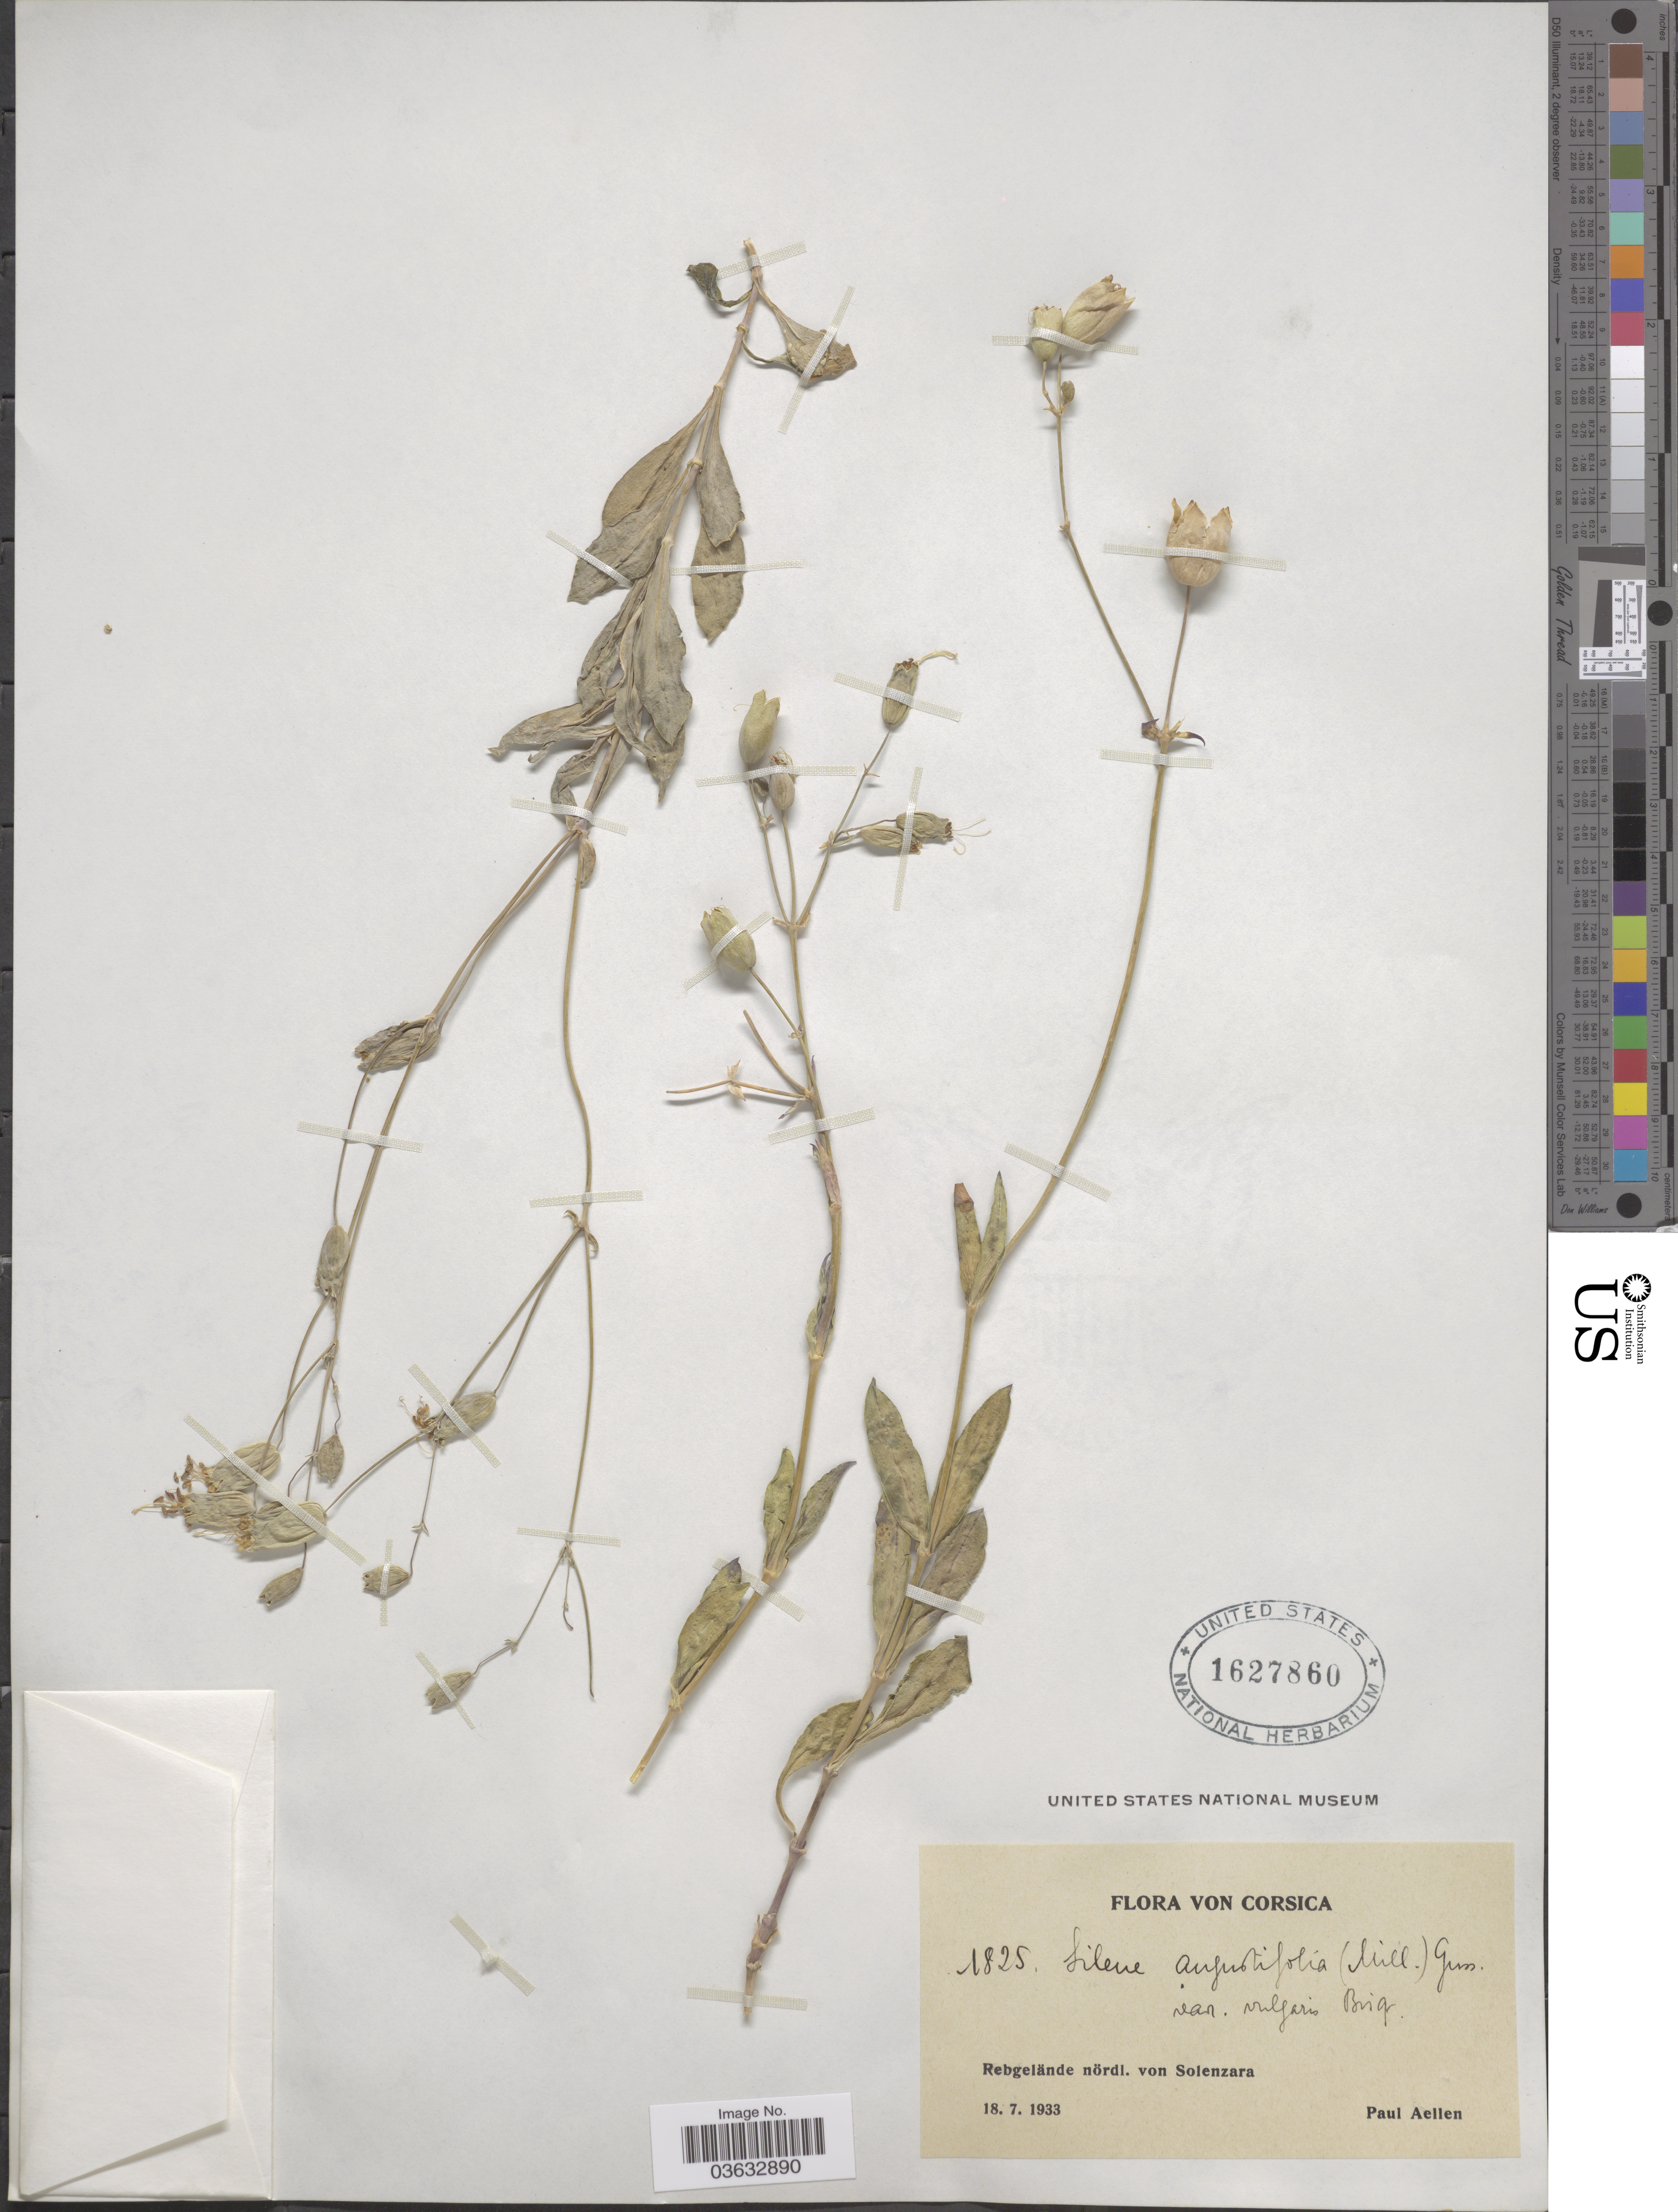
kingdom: Plantae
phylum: Tracheophyta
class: Magnoliopsida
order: Caryophyllales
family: Caryophyllaceae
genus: Silene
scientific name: Silene angustifolia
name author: Poir.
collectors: P. Aellen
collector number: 1825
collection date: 1933-07-18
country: France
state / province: Corsica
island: Corse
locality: Rebgelände nördl. von Solenzara.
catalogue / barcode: US 1627860